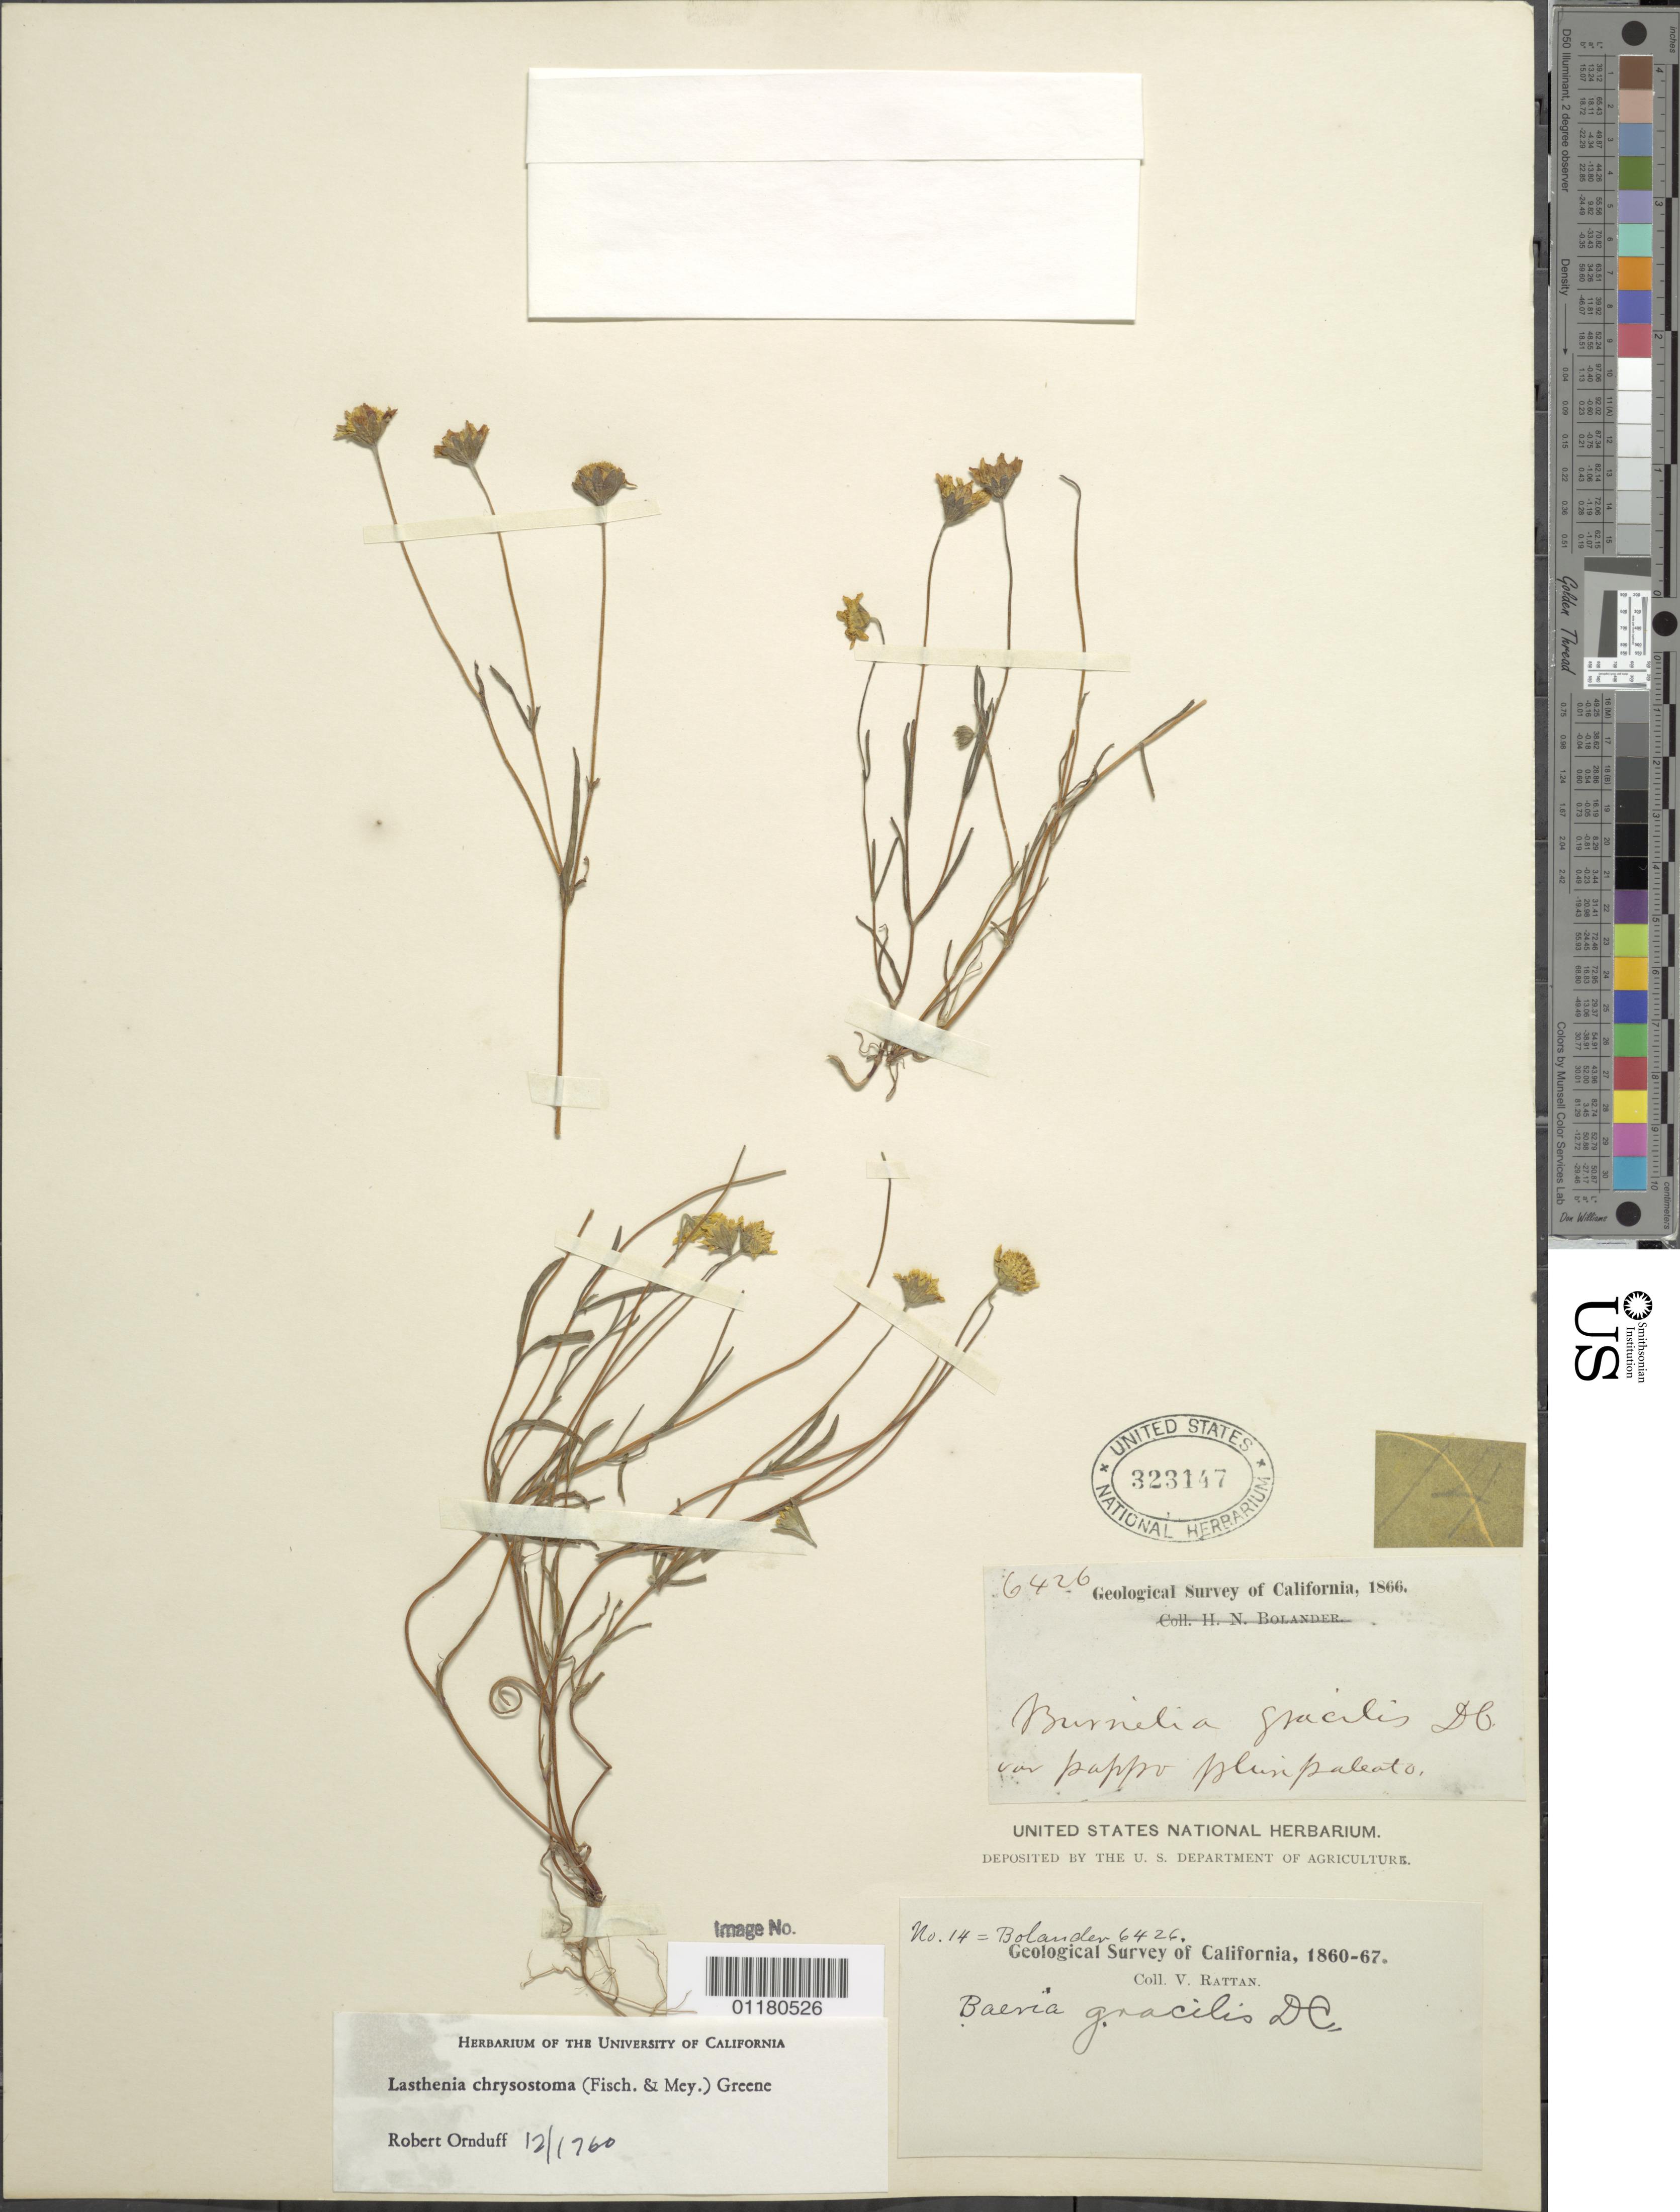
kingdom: Plantae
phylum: Tracheophyta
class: Magnoliopsida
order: Asterales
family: Asteraceae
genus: Lasthenia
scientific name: Lasthenia chrysostoma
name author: (Fisch. & C.A. Mey.) Greene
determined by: Ornduff, R.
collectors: V. Rattan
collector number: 14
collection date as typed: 1860 to -- --- 1867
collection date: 1860/1867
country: United States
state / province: California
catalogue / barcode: US 323147